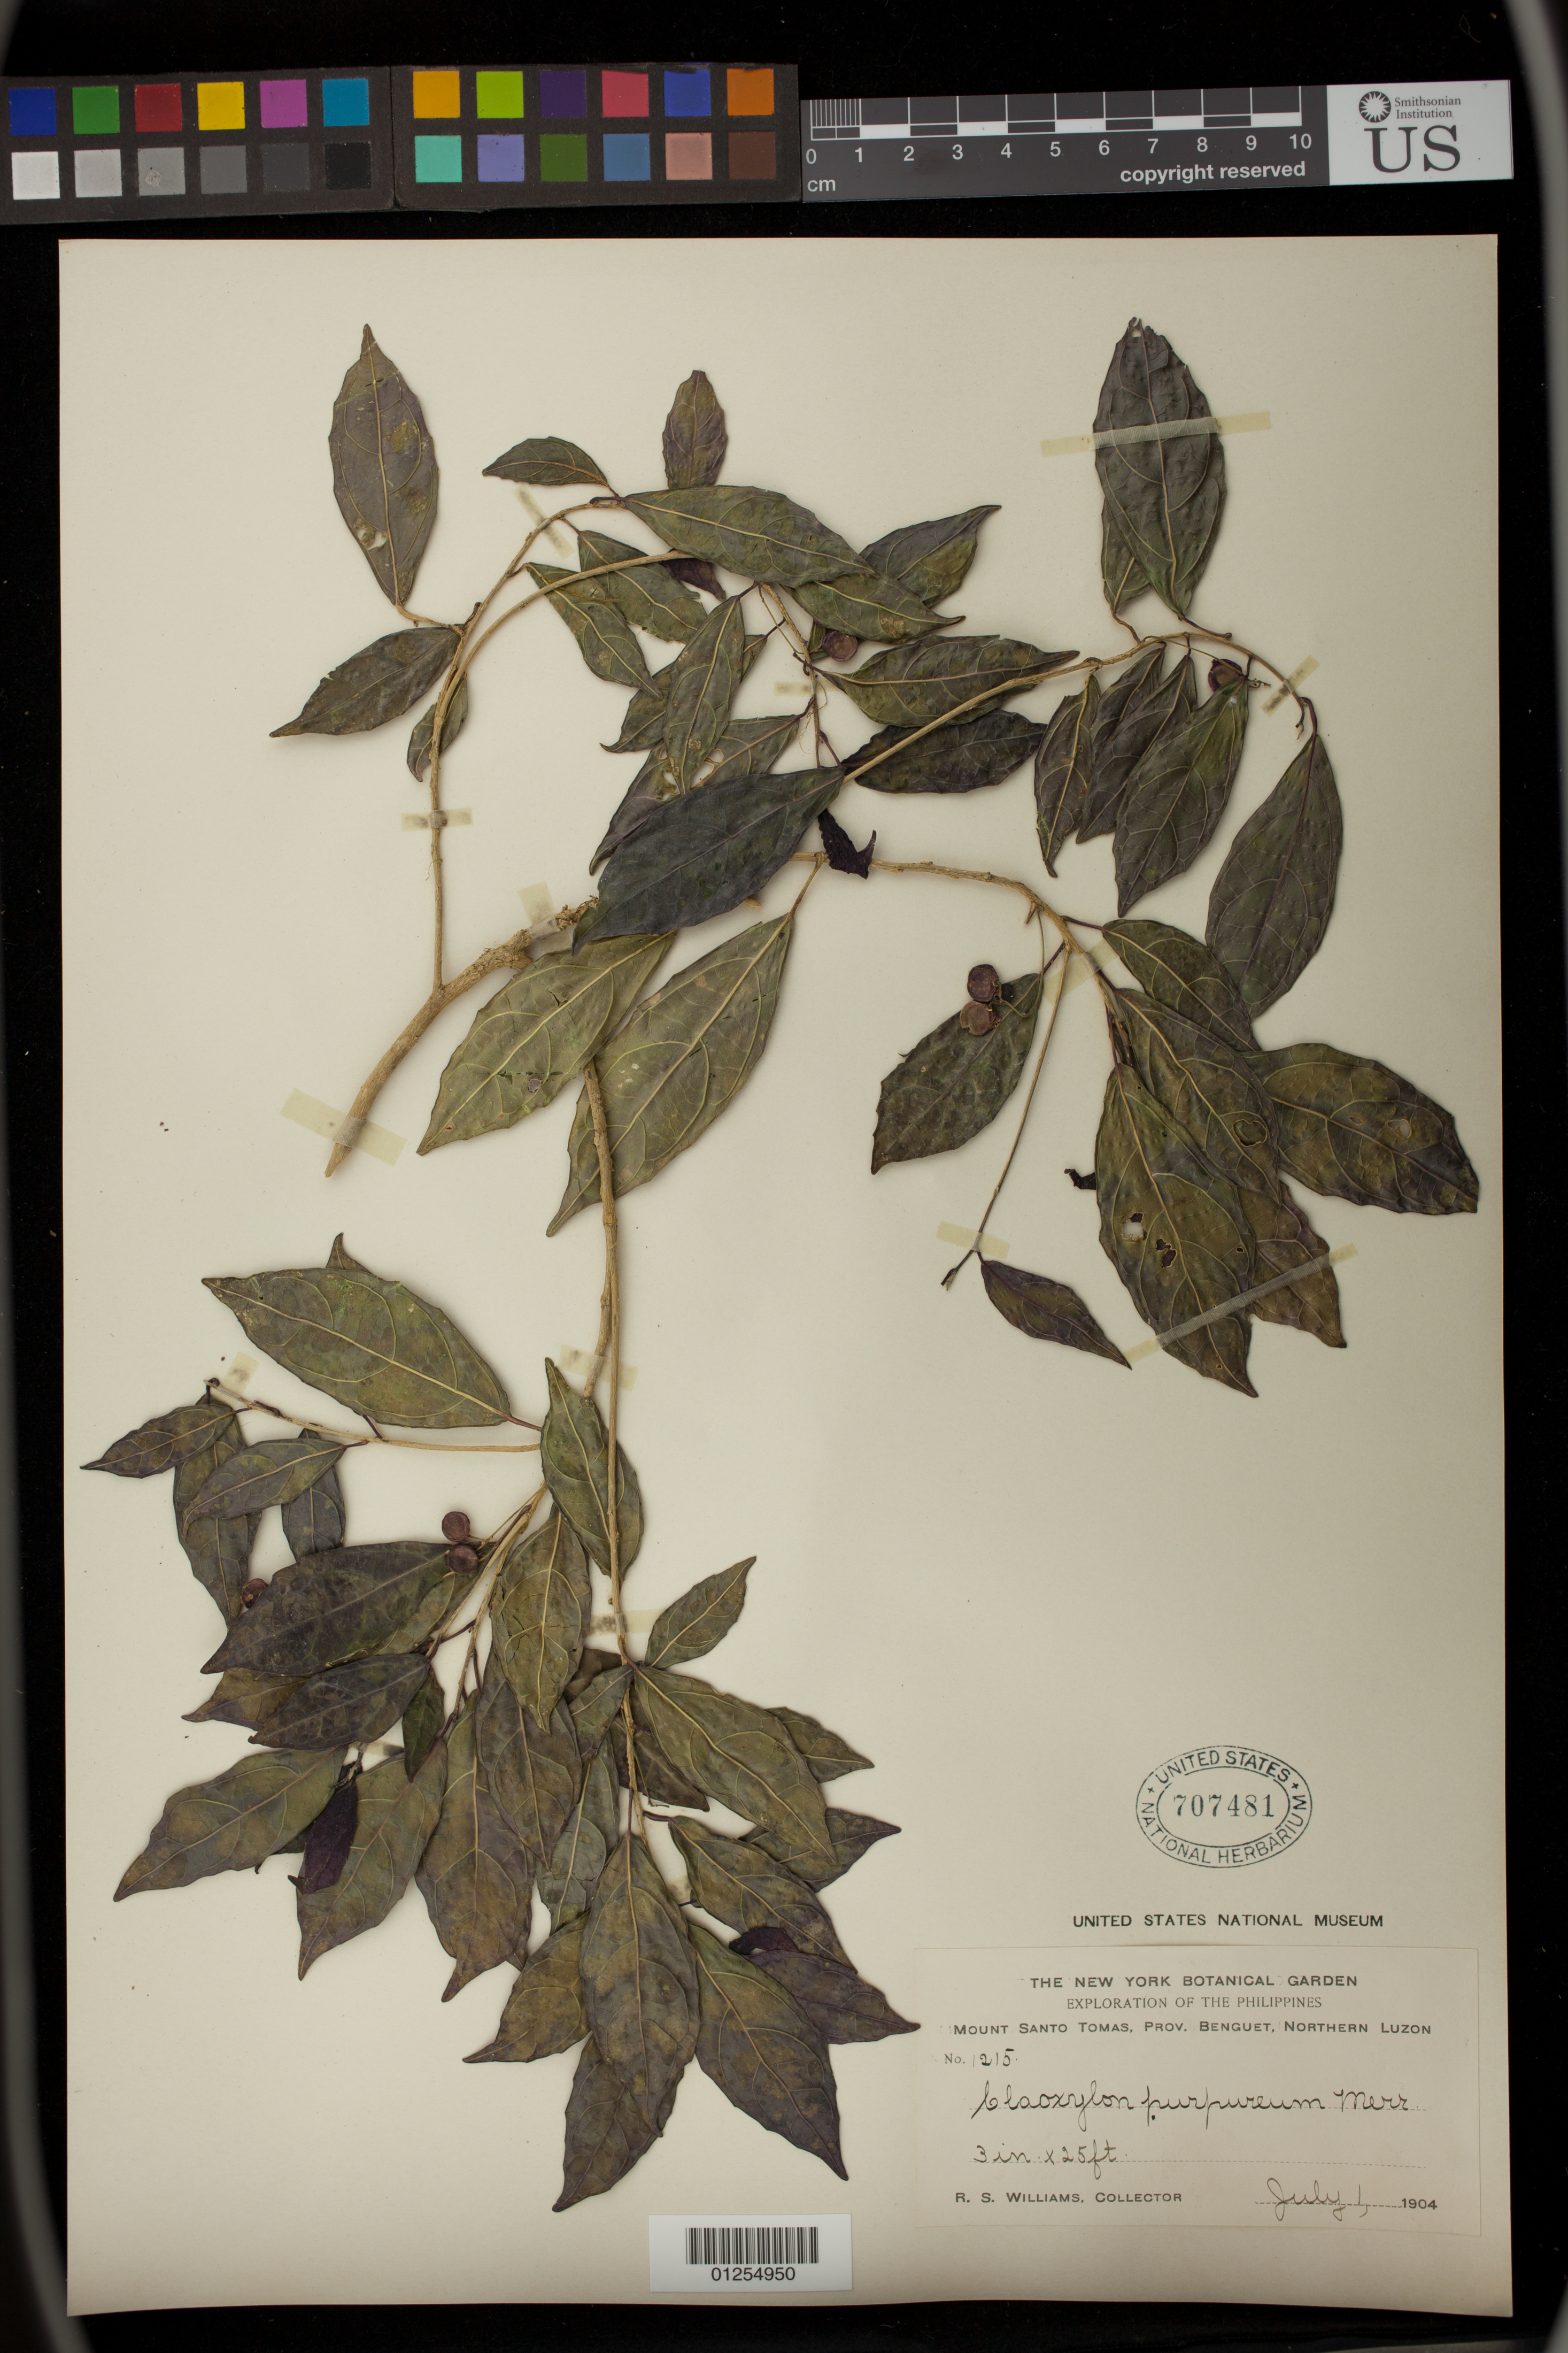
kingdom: Plantae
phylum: Tracheophyta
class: Magnoliopsida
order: Malpighiales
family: Euphorbiaceae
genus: Claoxylon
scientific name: Claoxylon purpureum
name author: Merr.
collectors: R. S. Williams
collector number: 1215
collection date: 1904-07-01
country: Philippines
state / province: Cordillera (Administrative Region)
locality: Mount Santo Tomas, Prov. Benguet, Northern Luzon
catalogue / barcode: US 707481